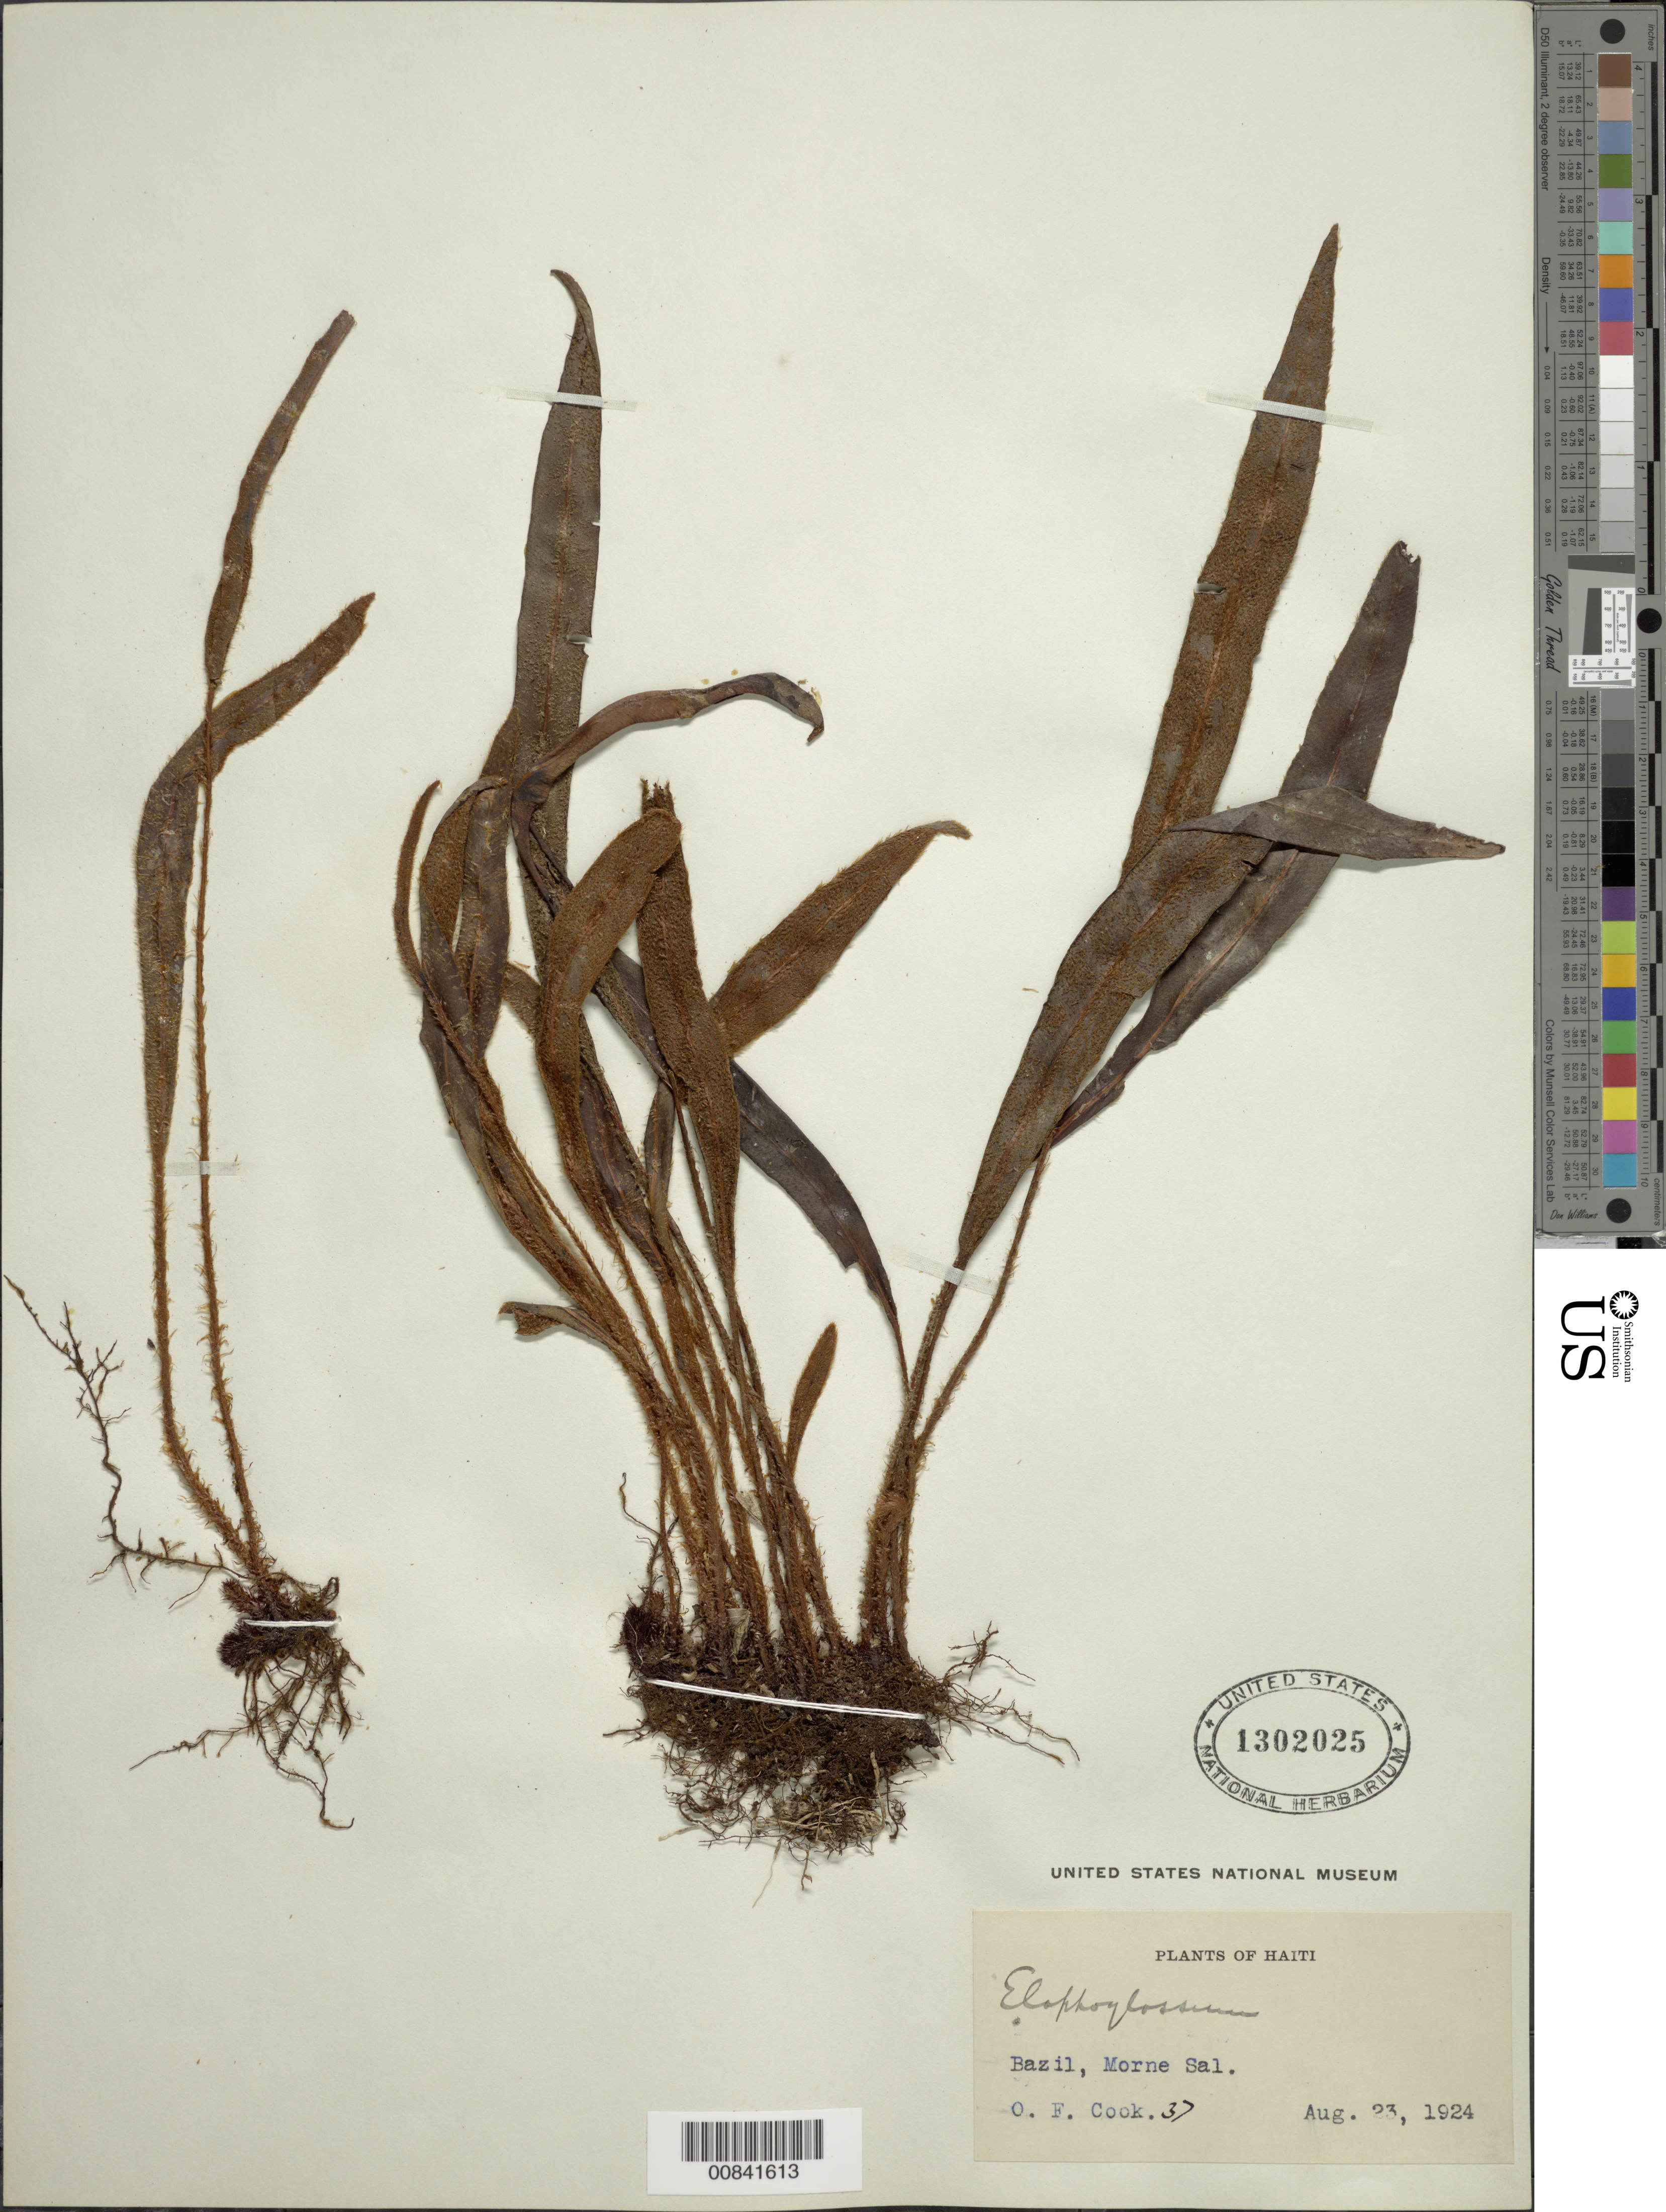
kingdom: Plantae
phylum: Tracheophyta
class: Polypodiopsida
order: Polypodiales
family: Dryopteridaceae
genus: Elaphoglossum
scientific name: Elaphoglossum sp.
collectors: O. F. Cook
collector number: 37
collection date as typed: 23 Aug 1924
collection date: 1924-08-23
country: Haiti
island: Hispaniola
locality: Bazil, Morne Sal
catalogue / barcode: US 1302025